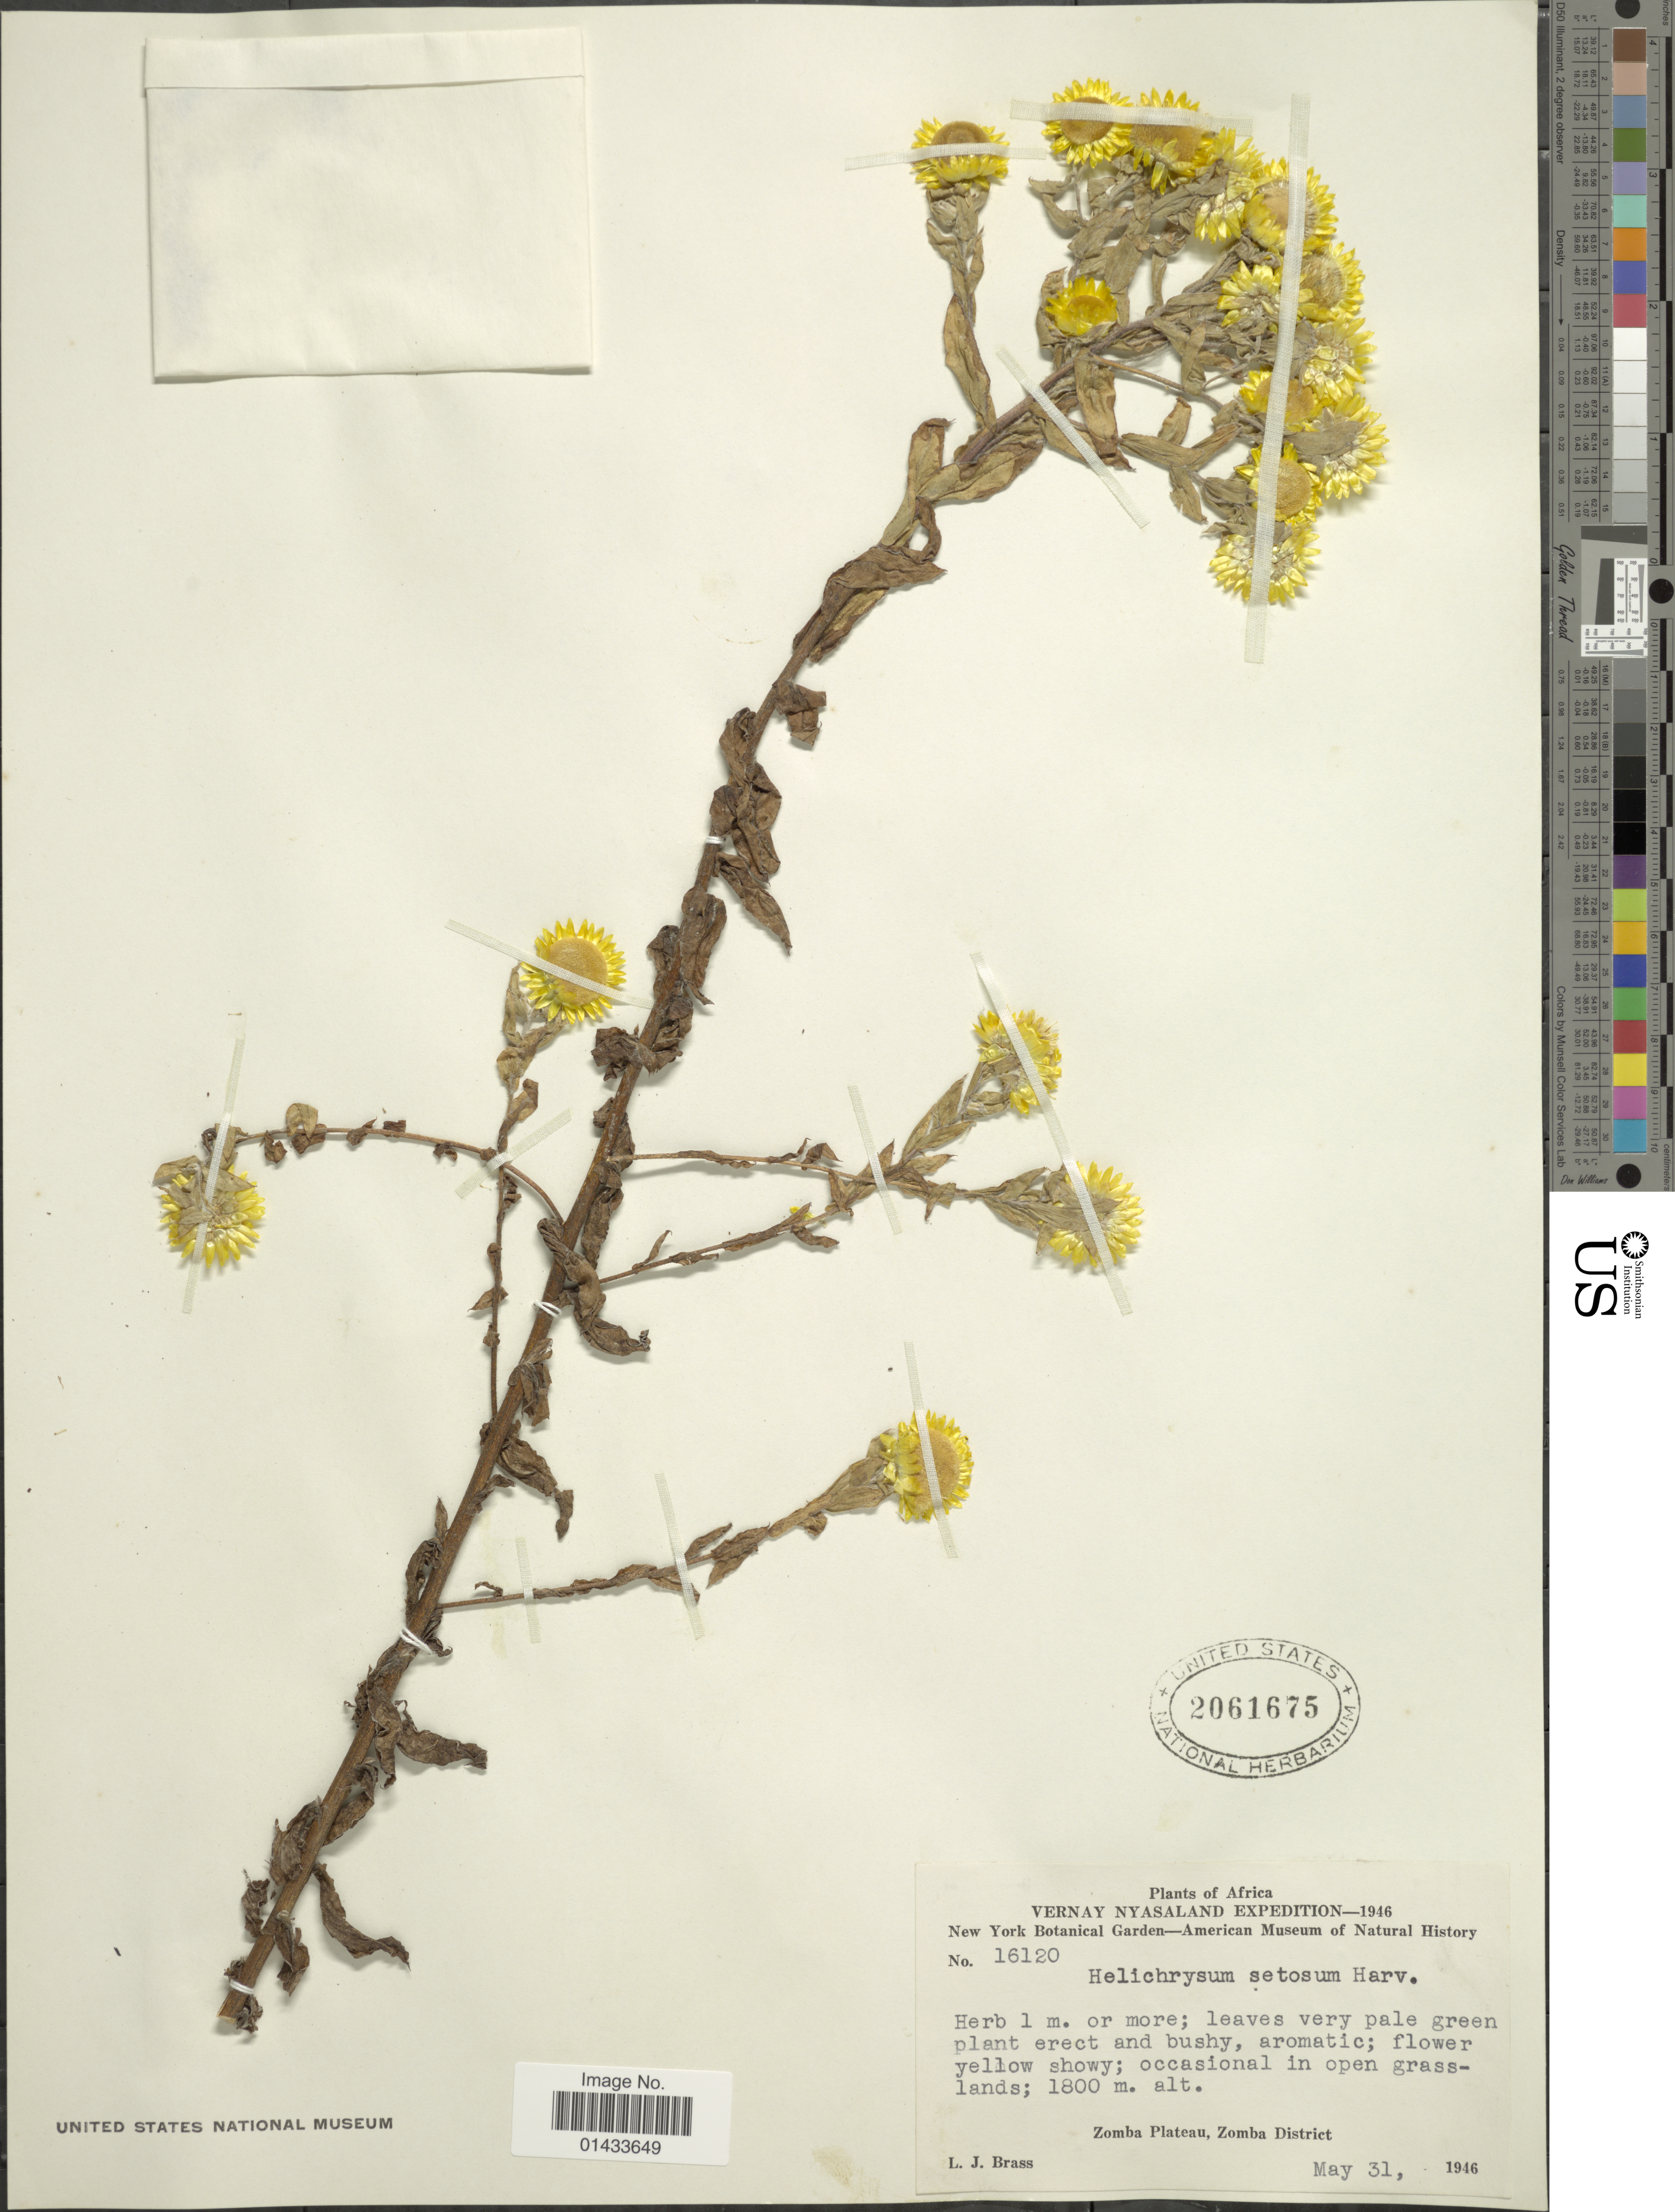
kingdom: Plantae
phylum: Tracheophyta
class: Magnoliopsida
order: Asterales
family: Asteraceae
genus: Helichrysum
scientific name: Helichrysum setosum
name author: Harv.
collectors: L. J. Brass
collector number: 16120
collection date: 1946-05-31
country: Malawi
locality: Vernay Nyasaland, Zomba Plateau, Zomba District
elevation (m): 1800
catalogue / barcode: US 2061675